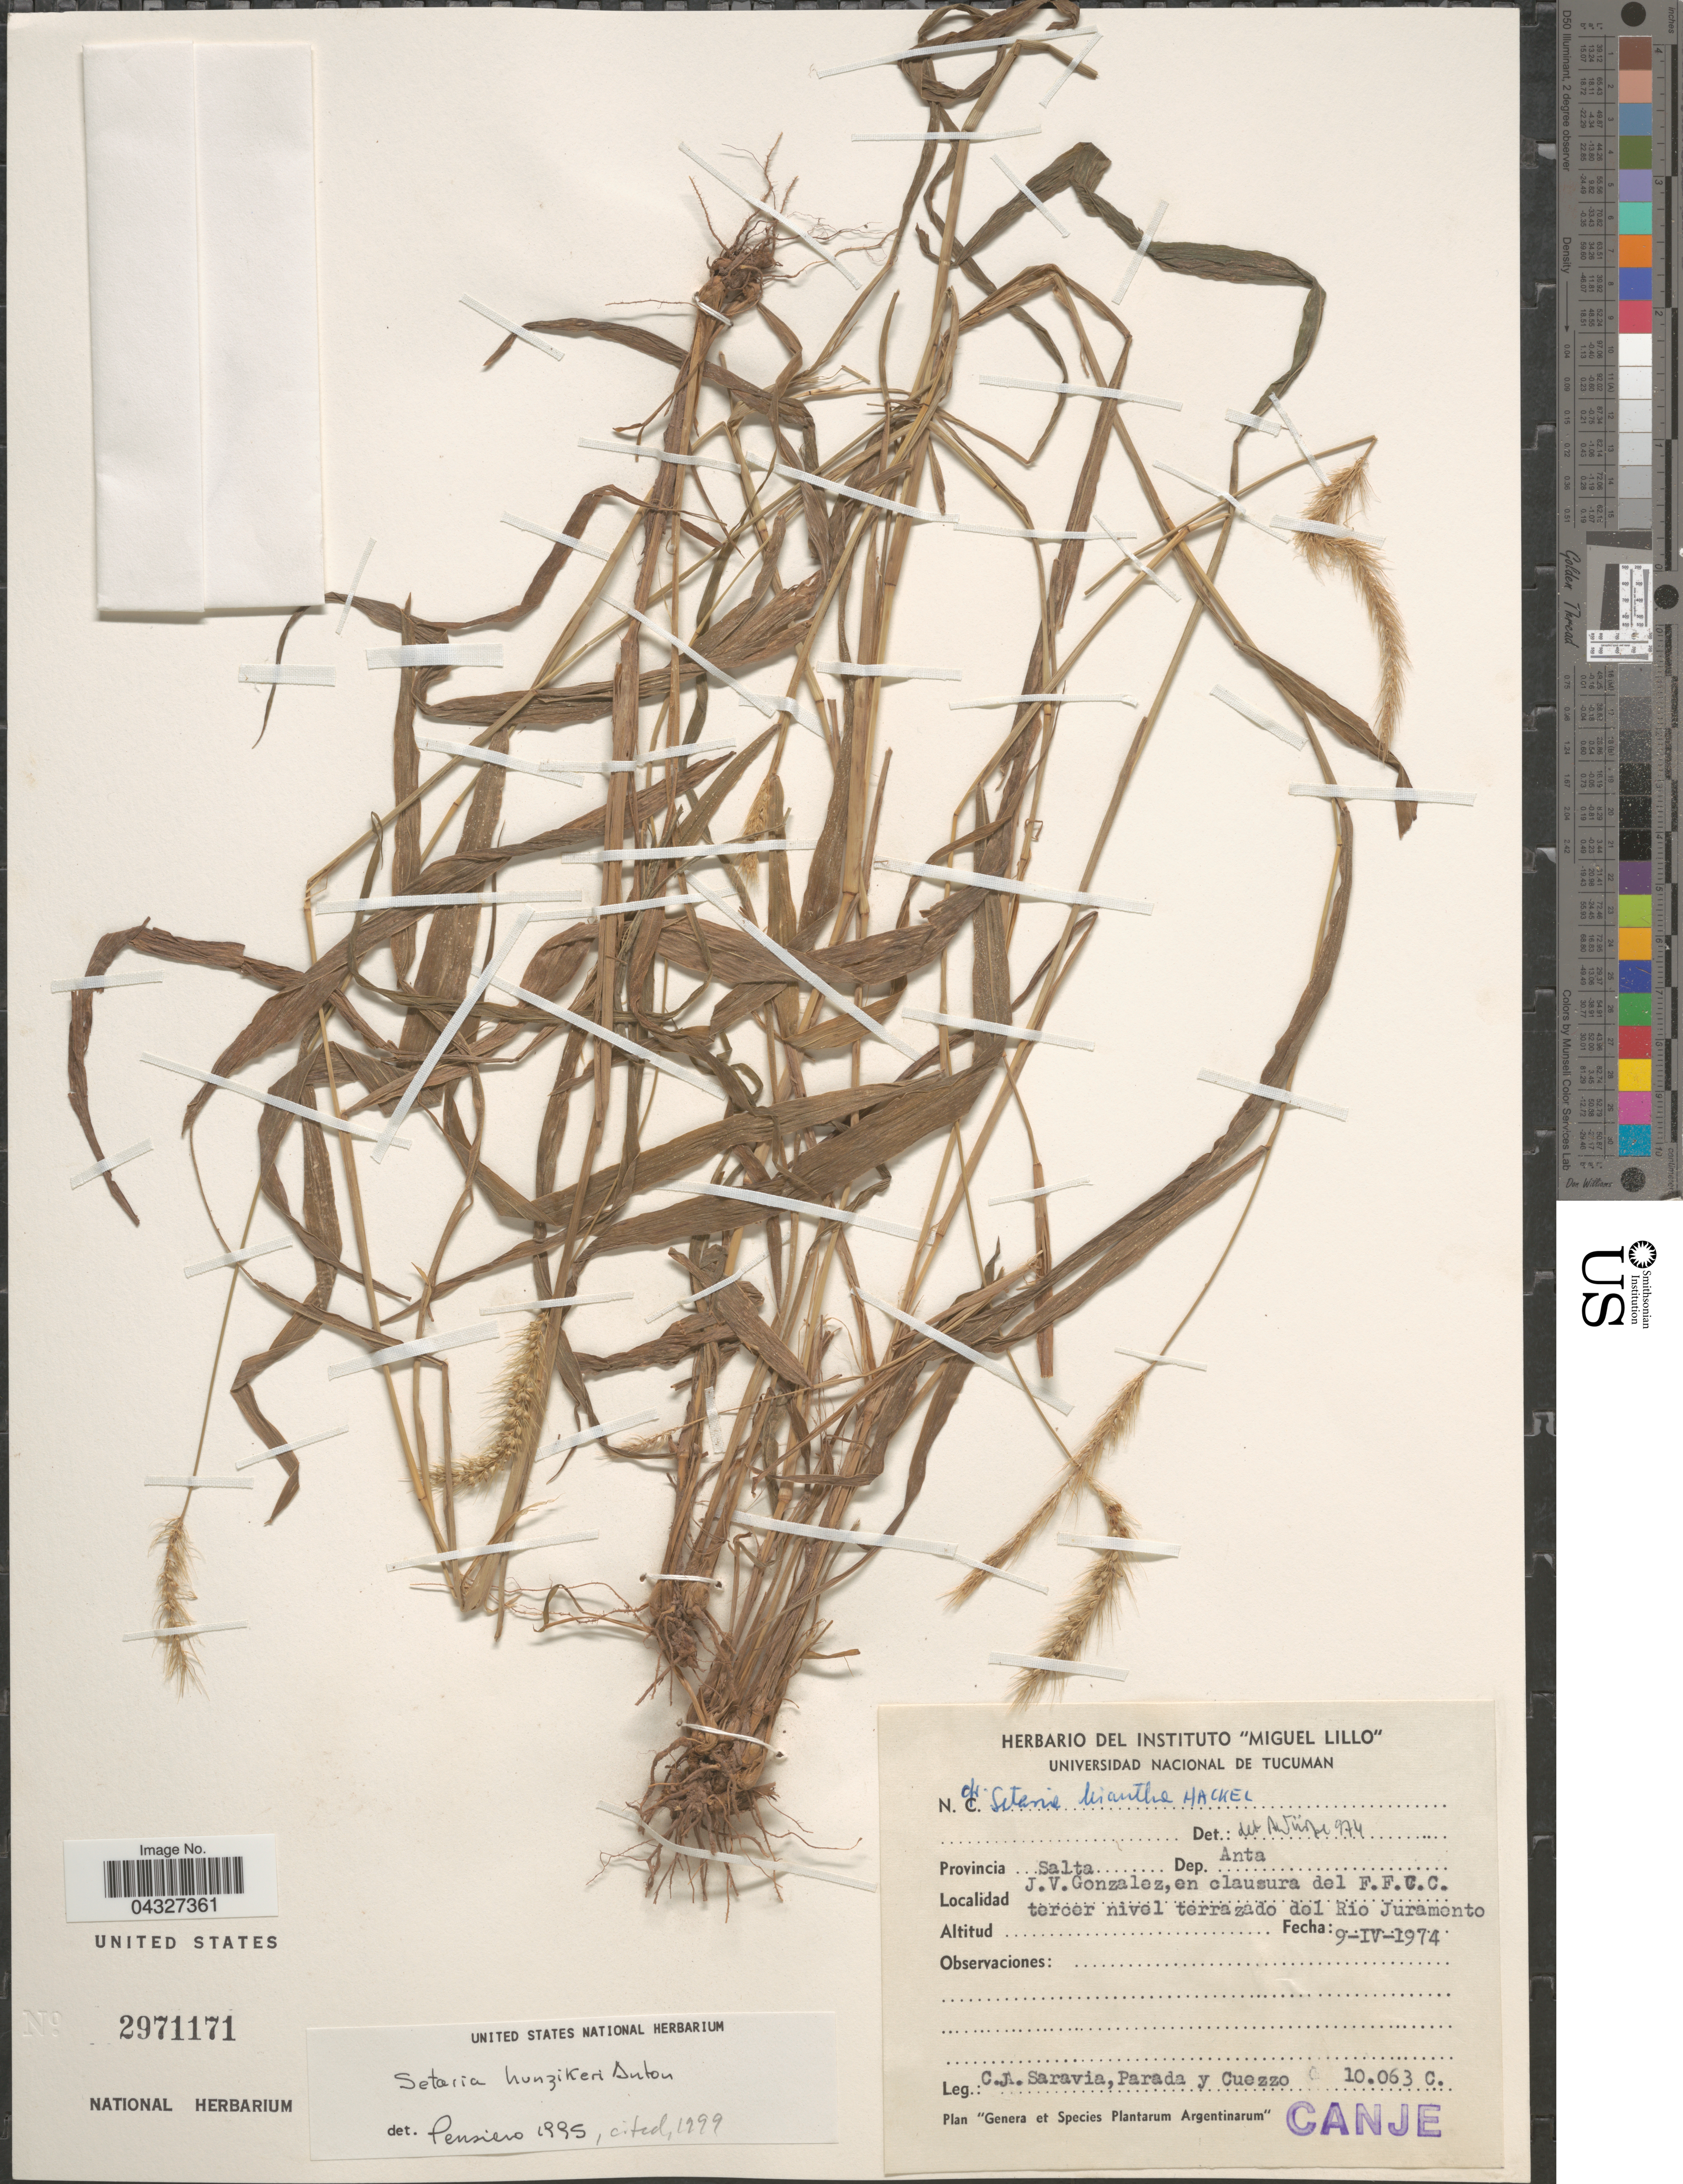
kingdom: Plantae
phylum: Tracheophyta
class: Liliopsida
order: Poales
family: Poaceae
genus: Setaria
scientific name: Setaria hunzikeri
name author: Anton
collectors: C. Saravia, -. Parada & Cuezzo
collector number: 10063c.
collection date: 1974-04-09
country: Argentina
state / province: Salta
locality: Provincia Salta. Dep. Anta. J. V. Gonzalez, en clausura del F. F. C. C. tercer nivel terrazado del Rio Juramento.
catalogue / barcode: US 2971171